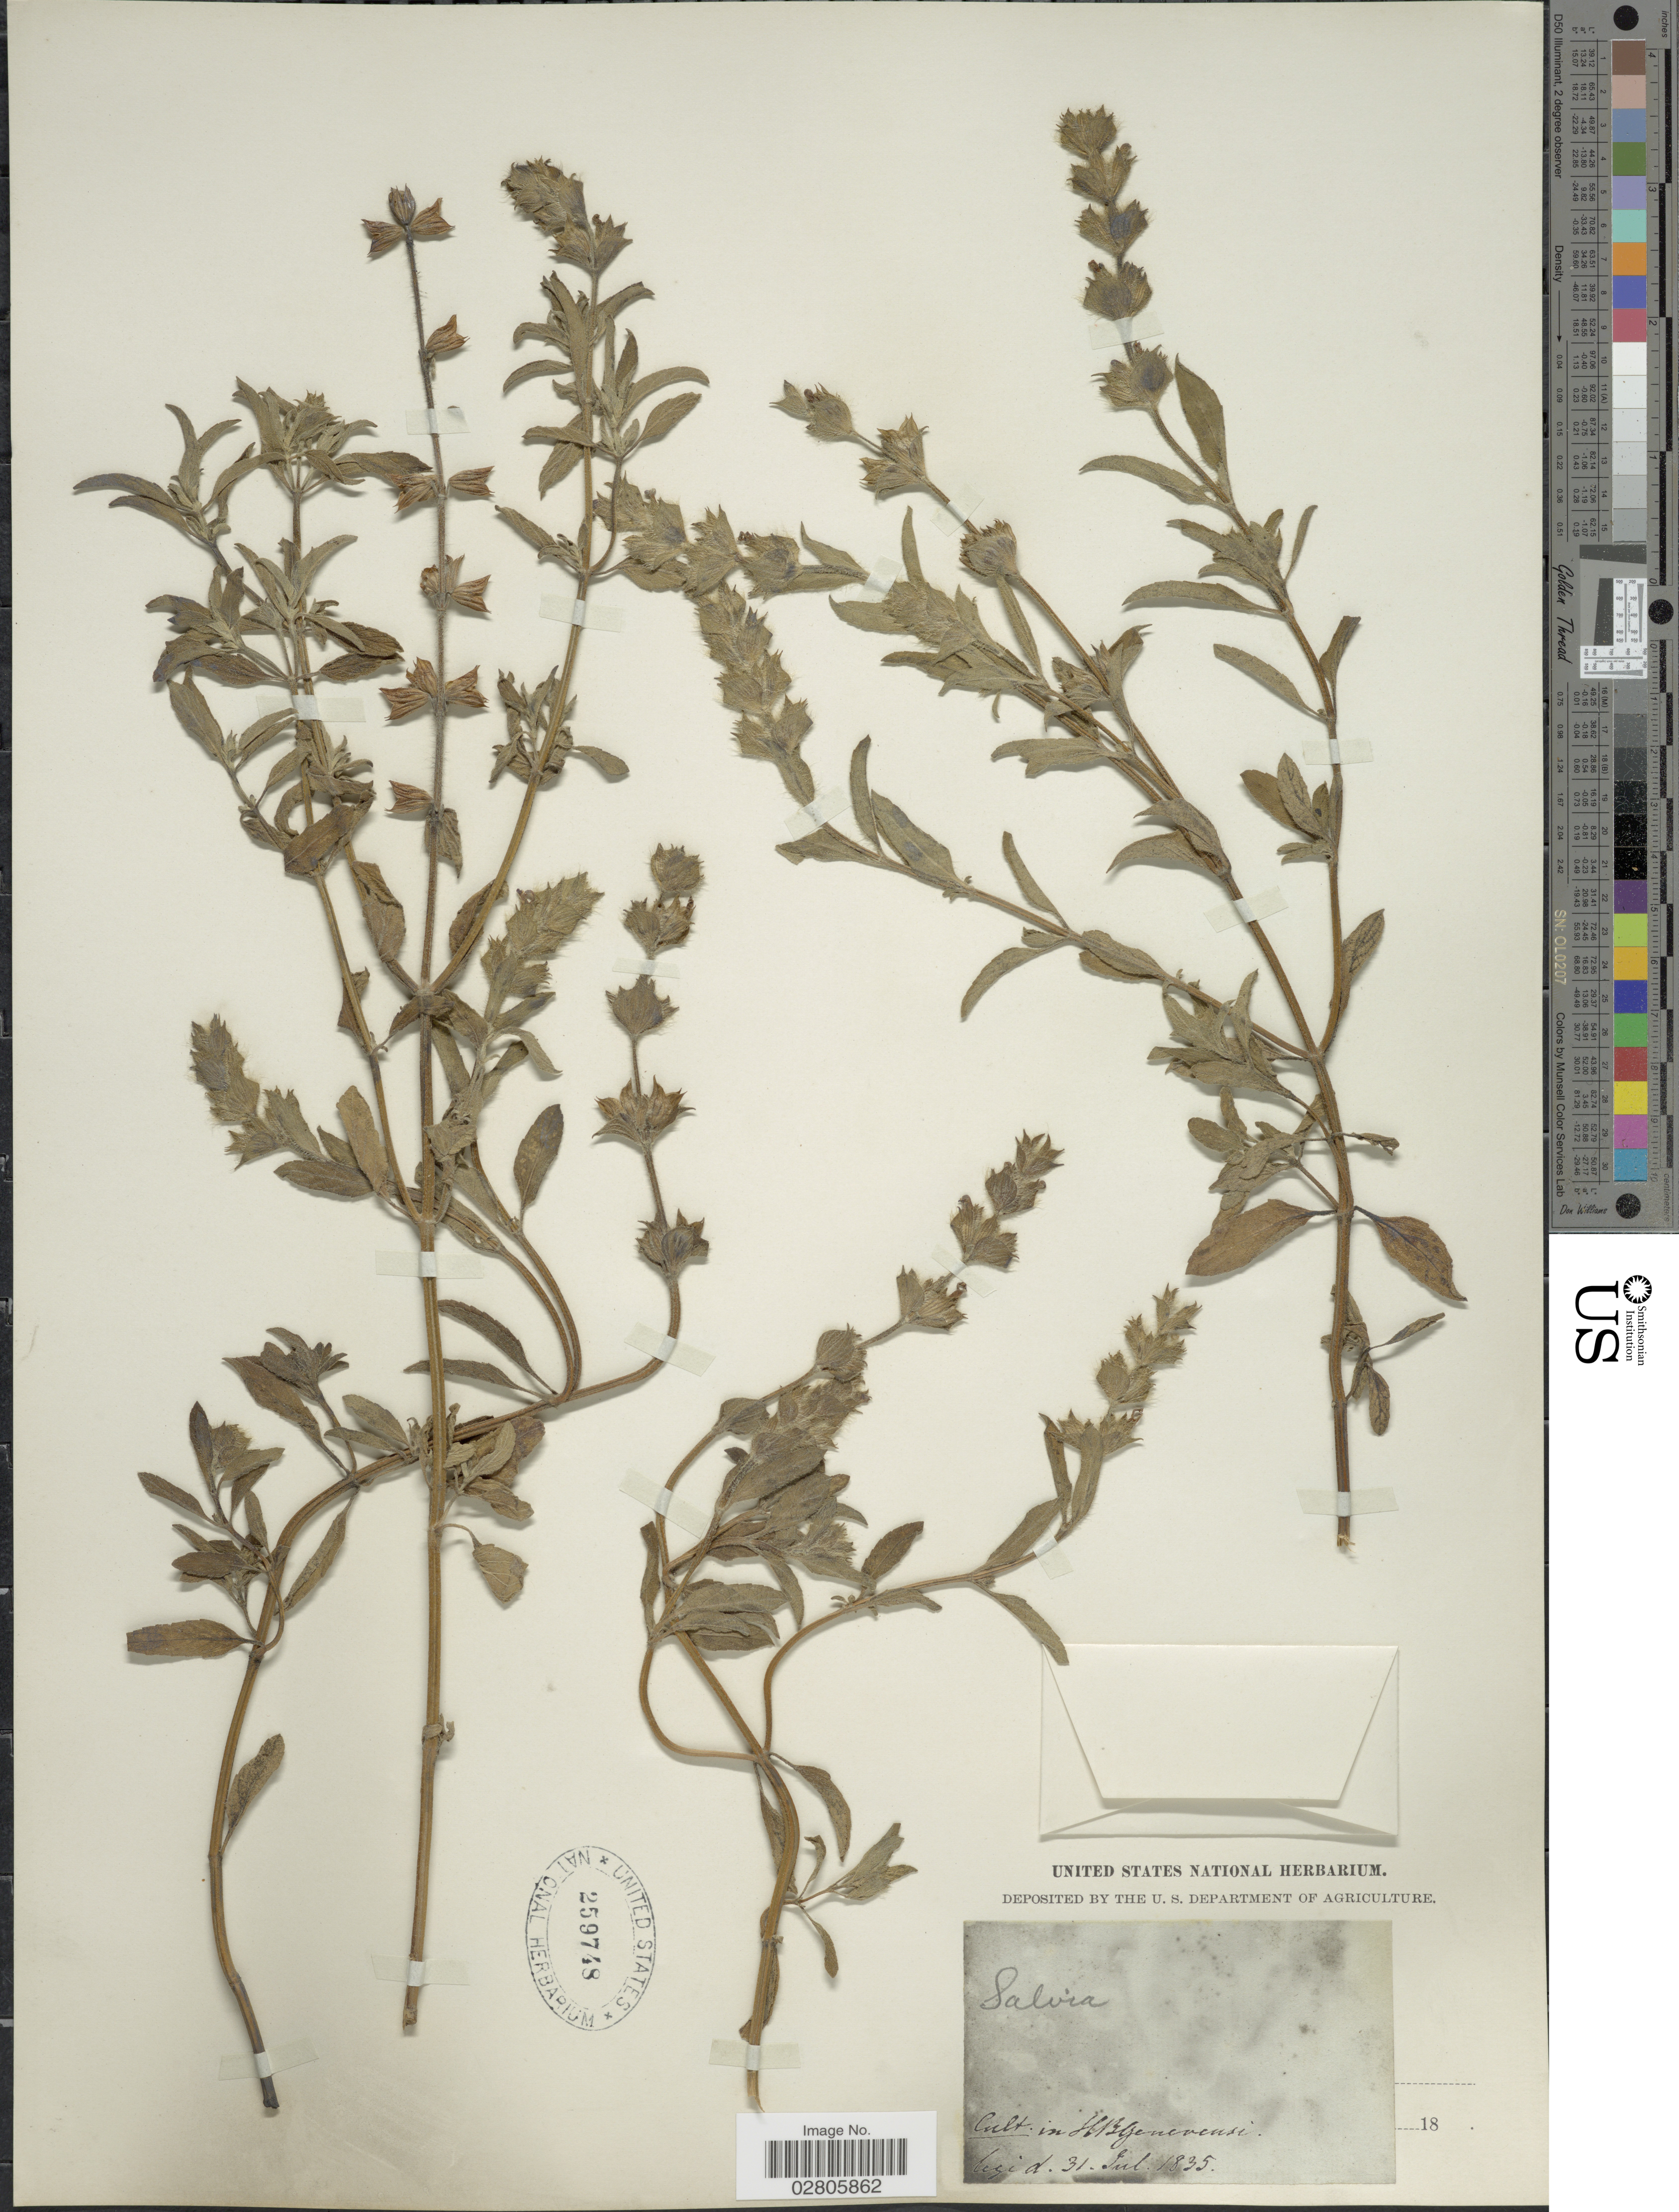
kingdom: Plantae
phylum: Tracheophyta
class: Magnoliopsida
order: Lamiales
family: Lamiaceae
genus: Salvia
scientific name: Salvia sp.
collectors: ex herb. United States National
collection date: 1835-07-31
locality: Cult. in HB Genevensi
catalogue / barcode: US 259748